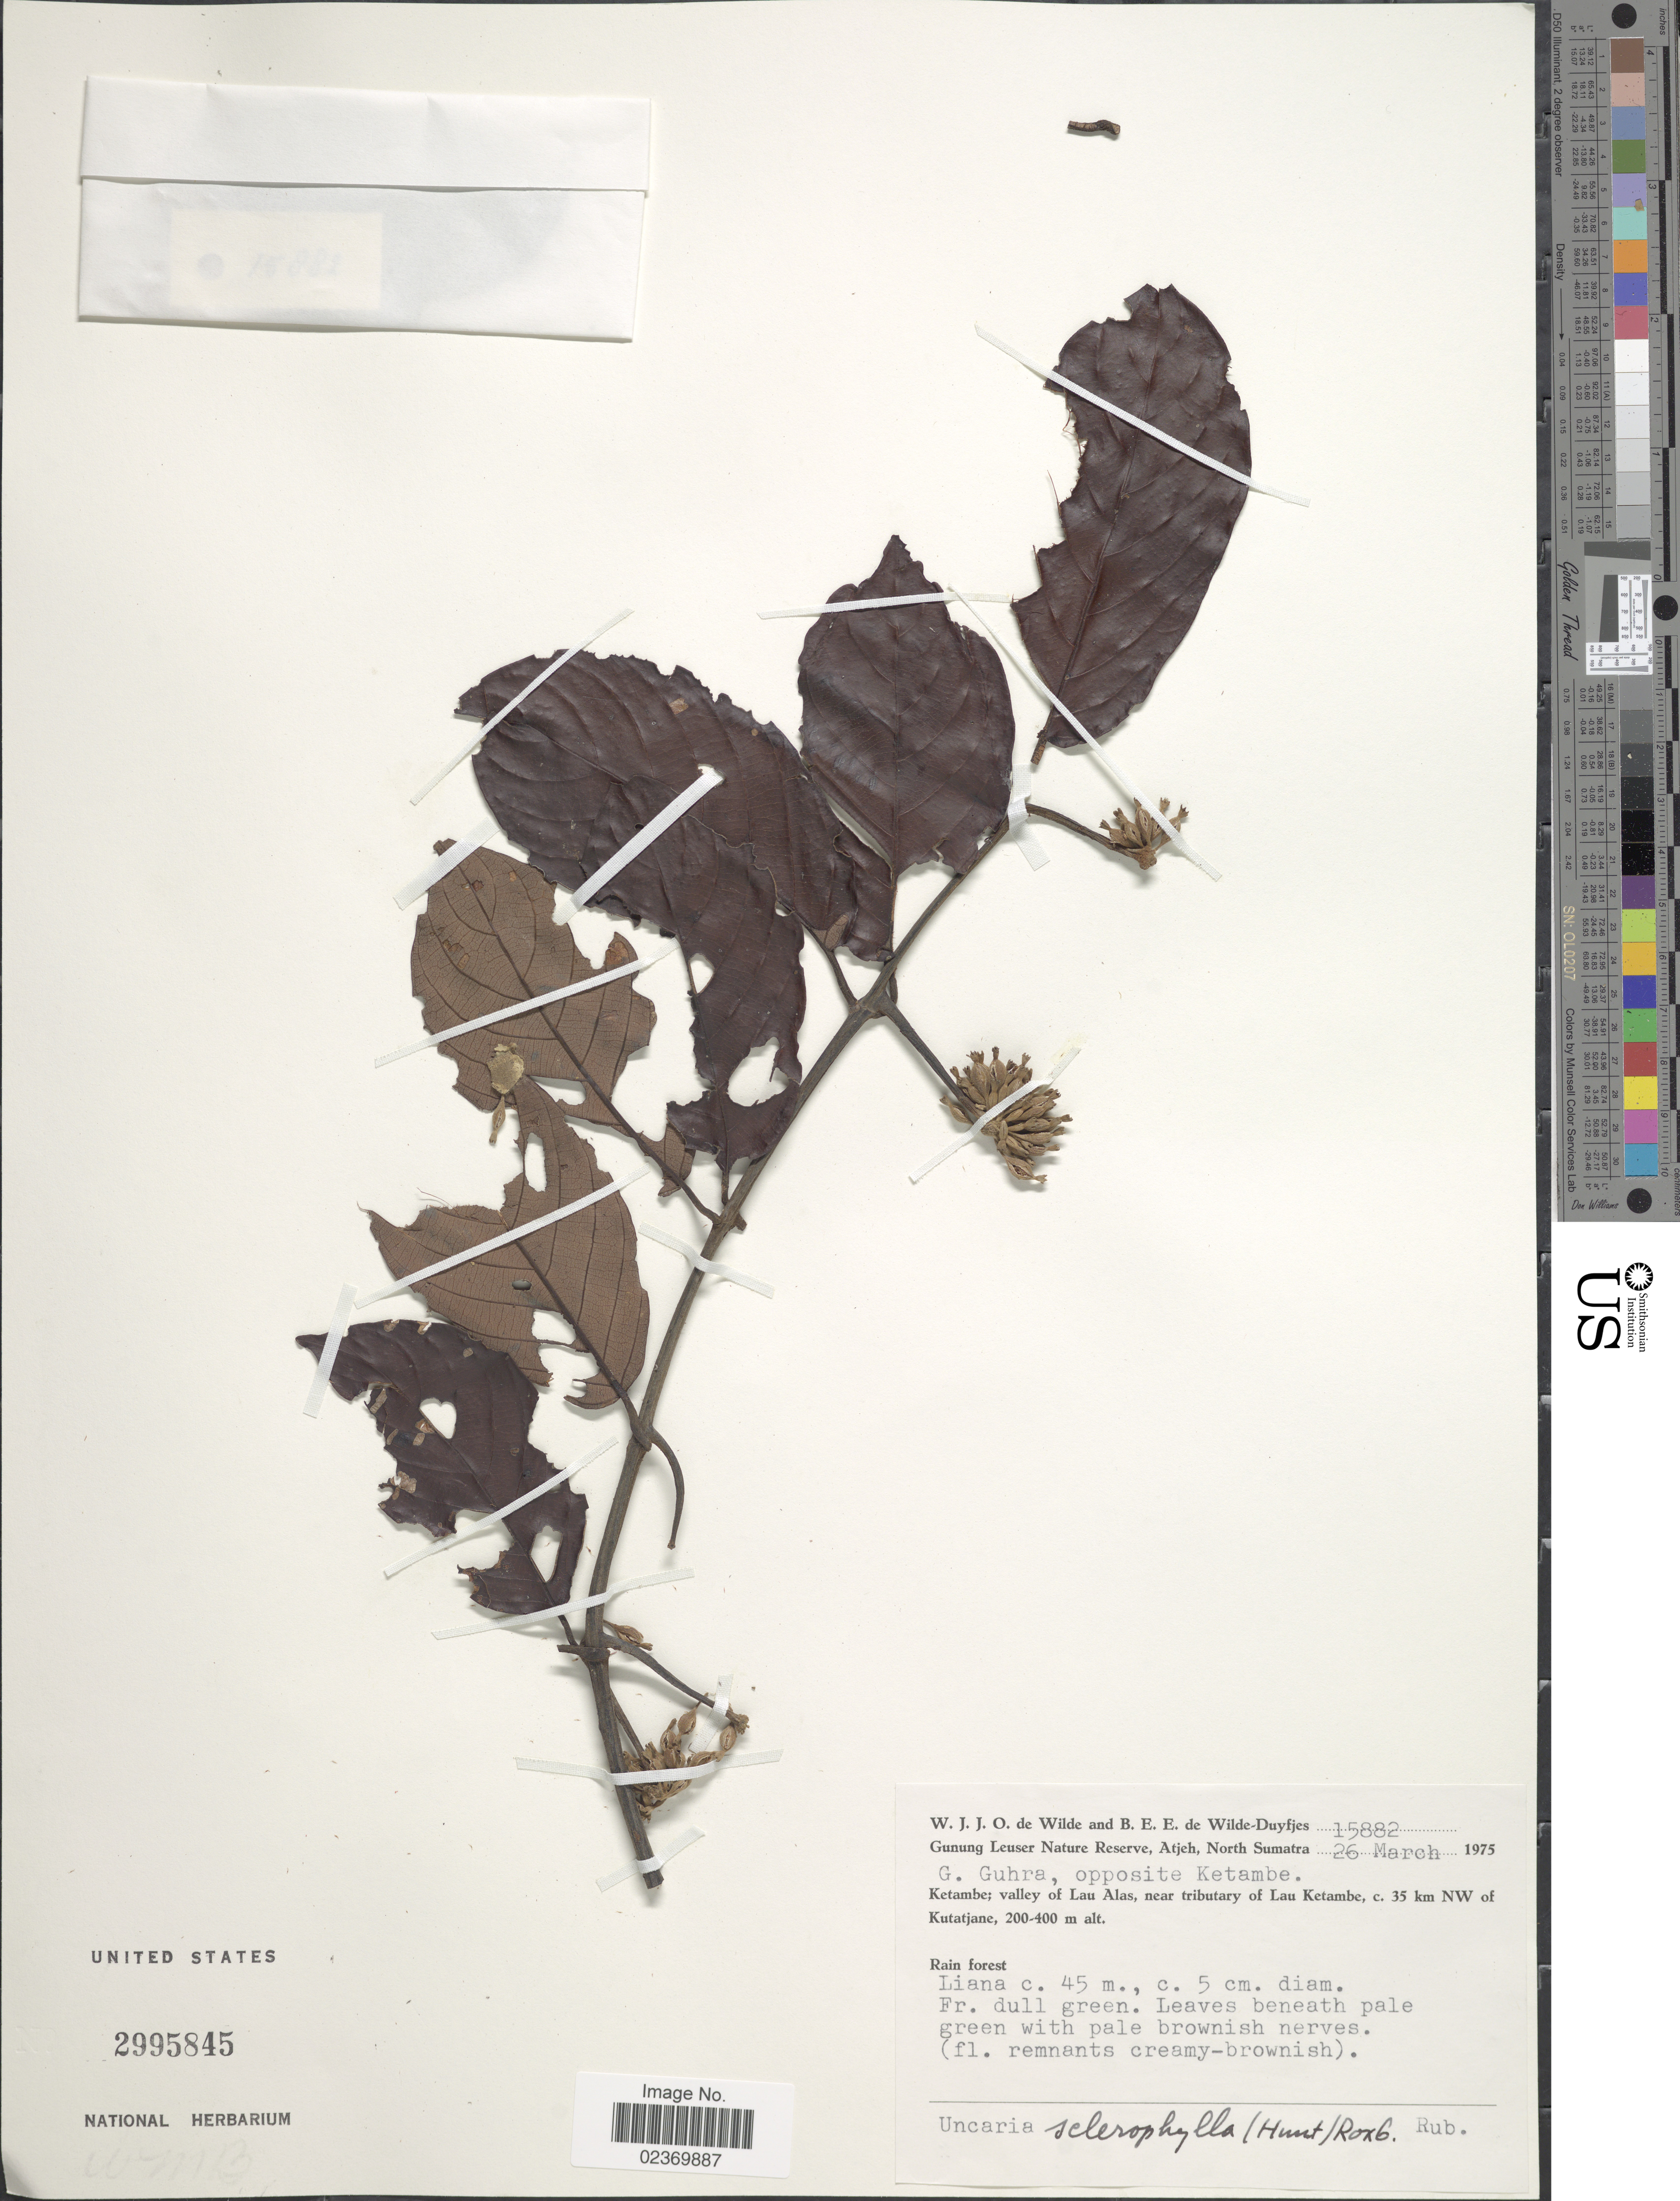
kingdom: Plantae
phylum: Tracheophyta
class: Magnoliopsida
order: Gentianales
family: Rubiaceae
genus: Uncaria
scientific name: Uncaria sclerophylla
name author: Roxb.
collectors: W. J. de Wilde & B. E. de Wilde-Duyfjes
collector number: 15882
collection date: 1975-03-26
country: Indonesia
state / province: Sumatra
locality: Gunung Leuser Nature Reserve, Atjeh, North Sumatra. G. Guhra, opposite Ketambe. Ketambe; valley of Lau Alas, near tributary of Lau Ketambe, c. 35 km NW of Kutatjane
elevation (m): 200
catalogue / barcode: US 2995845